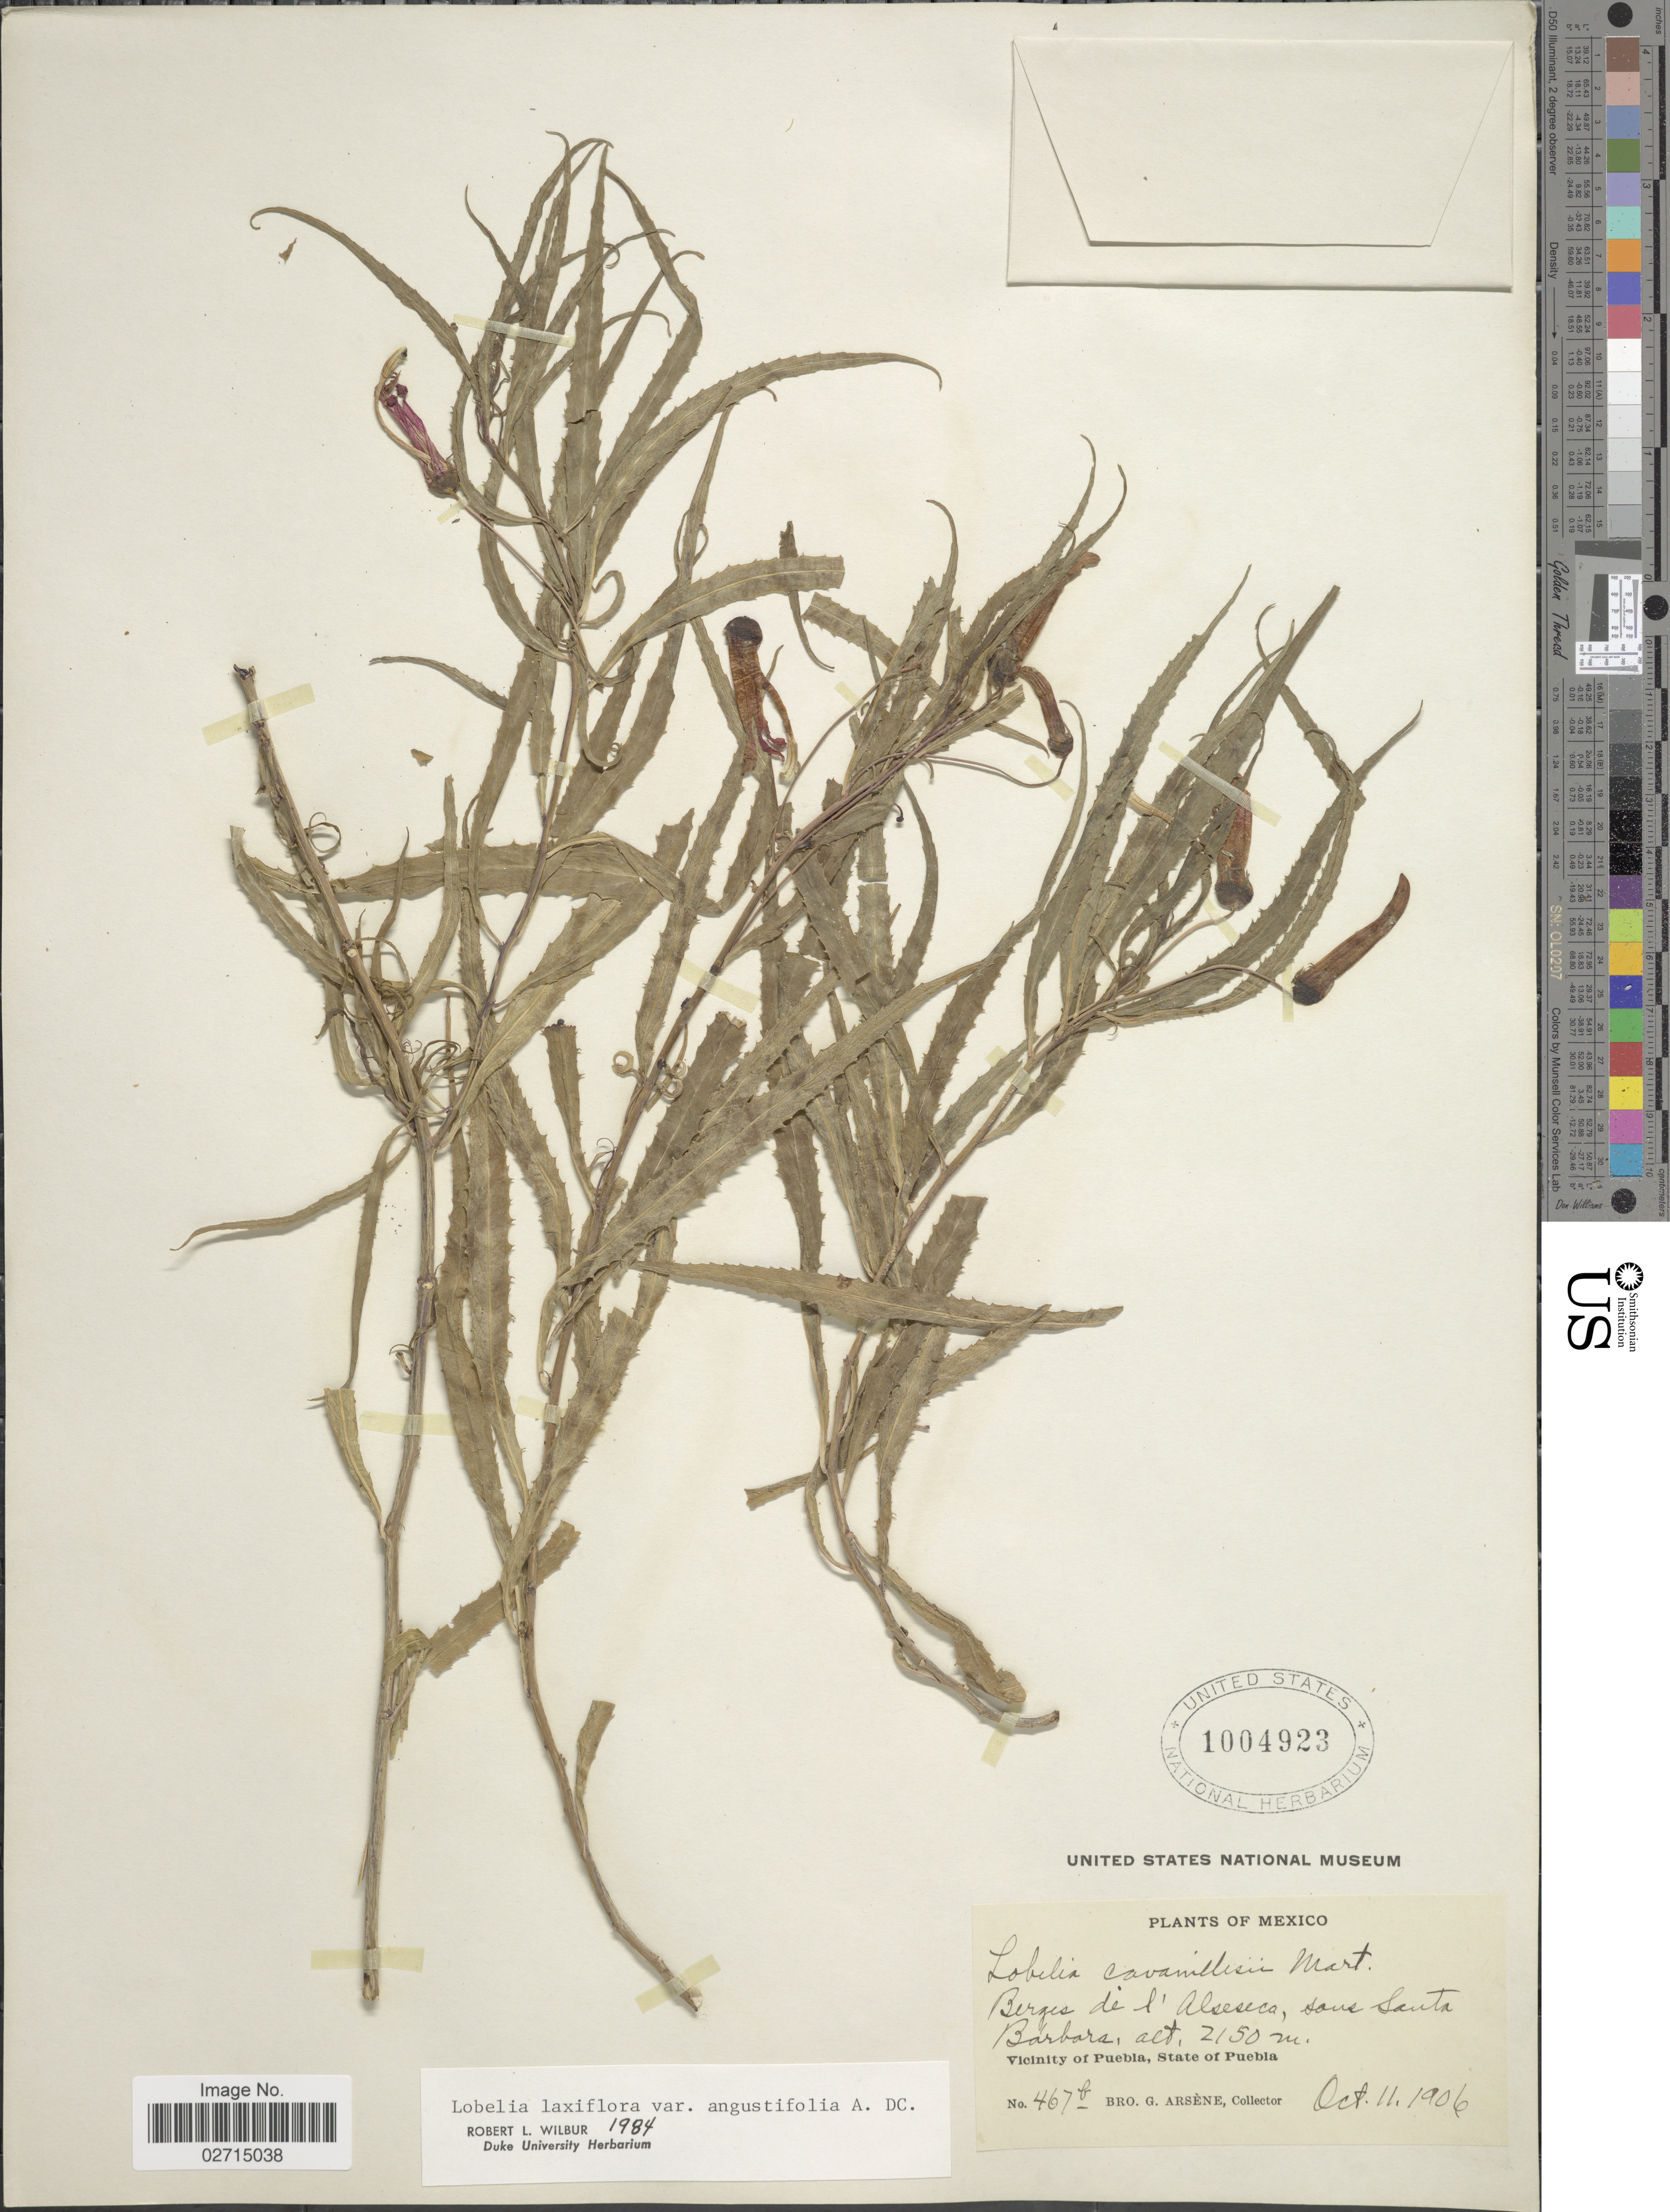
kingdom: Plantae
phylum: Tracheophyta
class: Magnoliopsida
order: Asterales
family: Campanulaceae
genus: Leptocodon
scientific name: Leptocodon laxiflora var. angustifolia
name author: A. DC.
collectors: Bro. G. Arsène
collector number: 467b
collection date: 1906-10-11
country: Mexico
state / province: Puebla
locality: Berges de l' Alseseca, sous Santa Barbara, Vicinity of Puebla, State of Puebla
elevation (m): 2150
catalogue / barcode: US 1004923